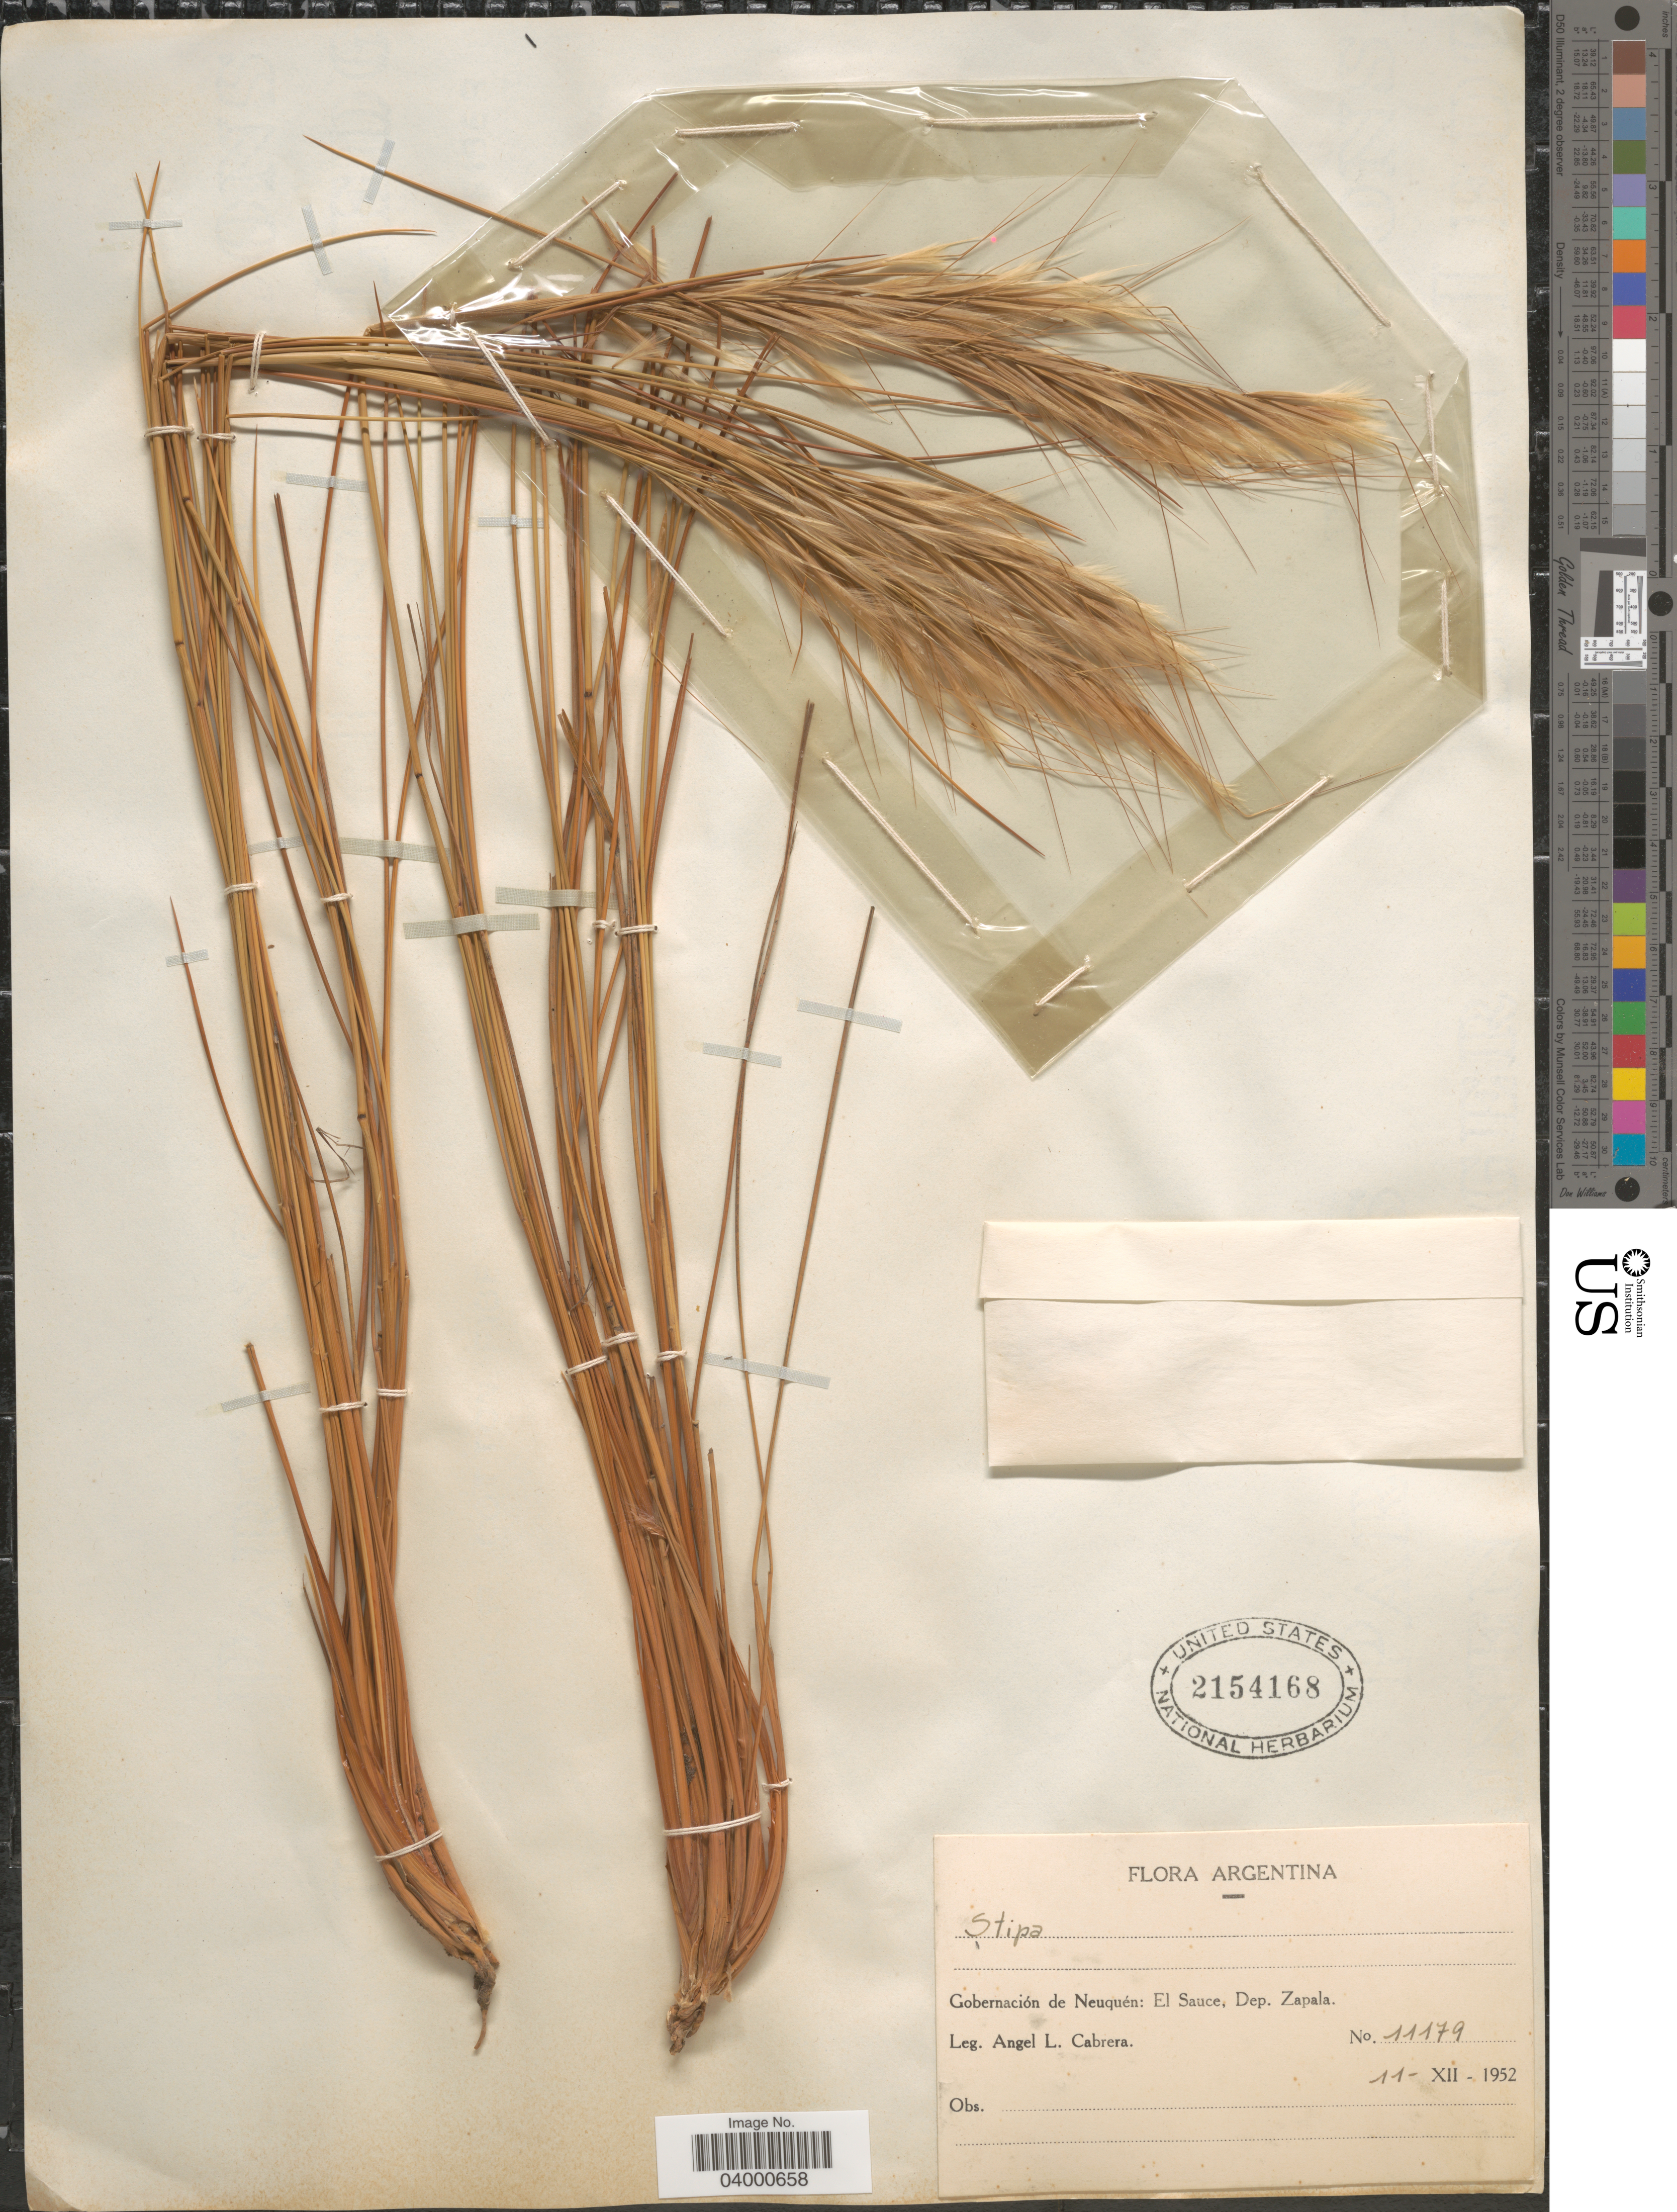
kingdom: Plantae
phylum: Tracheophyta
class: Liliopsida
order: Poales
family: Poaceae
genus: Pappostipa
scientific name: Pappostipa sp.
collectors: A. L. Cabrera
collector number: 11179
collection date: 1952-12-11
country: Argentina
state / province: Neuquen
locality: Gobernación de Neuquén: El Sauce, Dep. Zapala.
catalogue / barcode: US 2154168